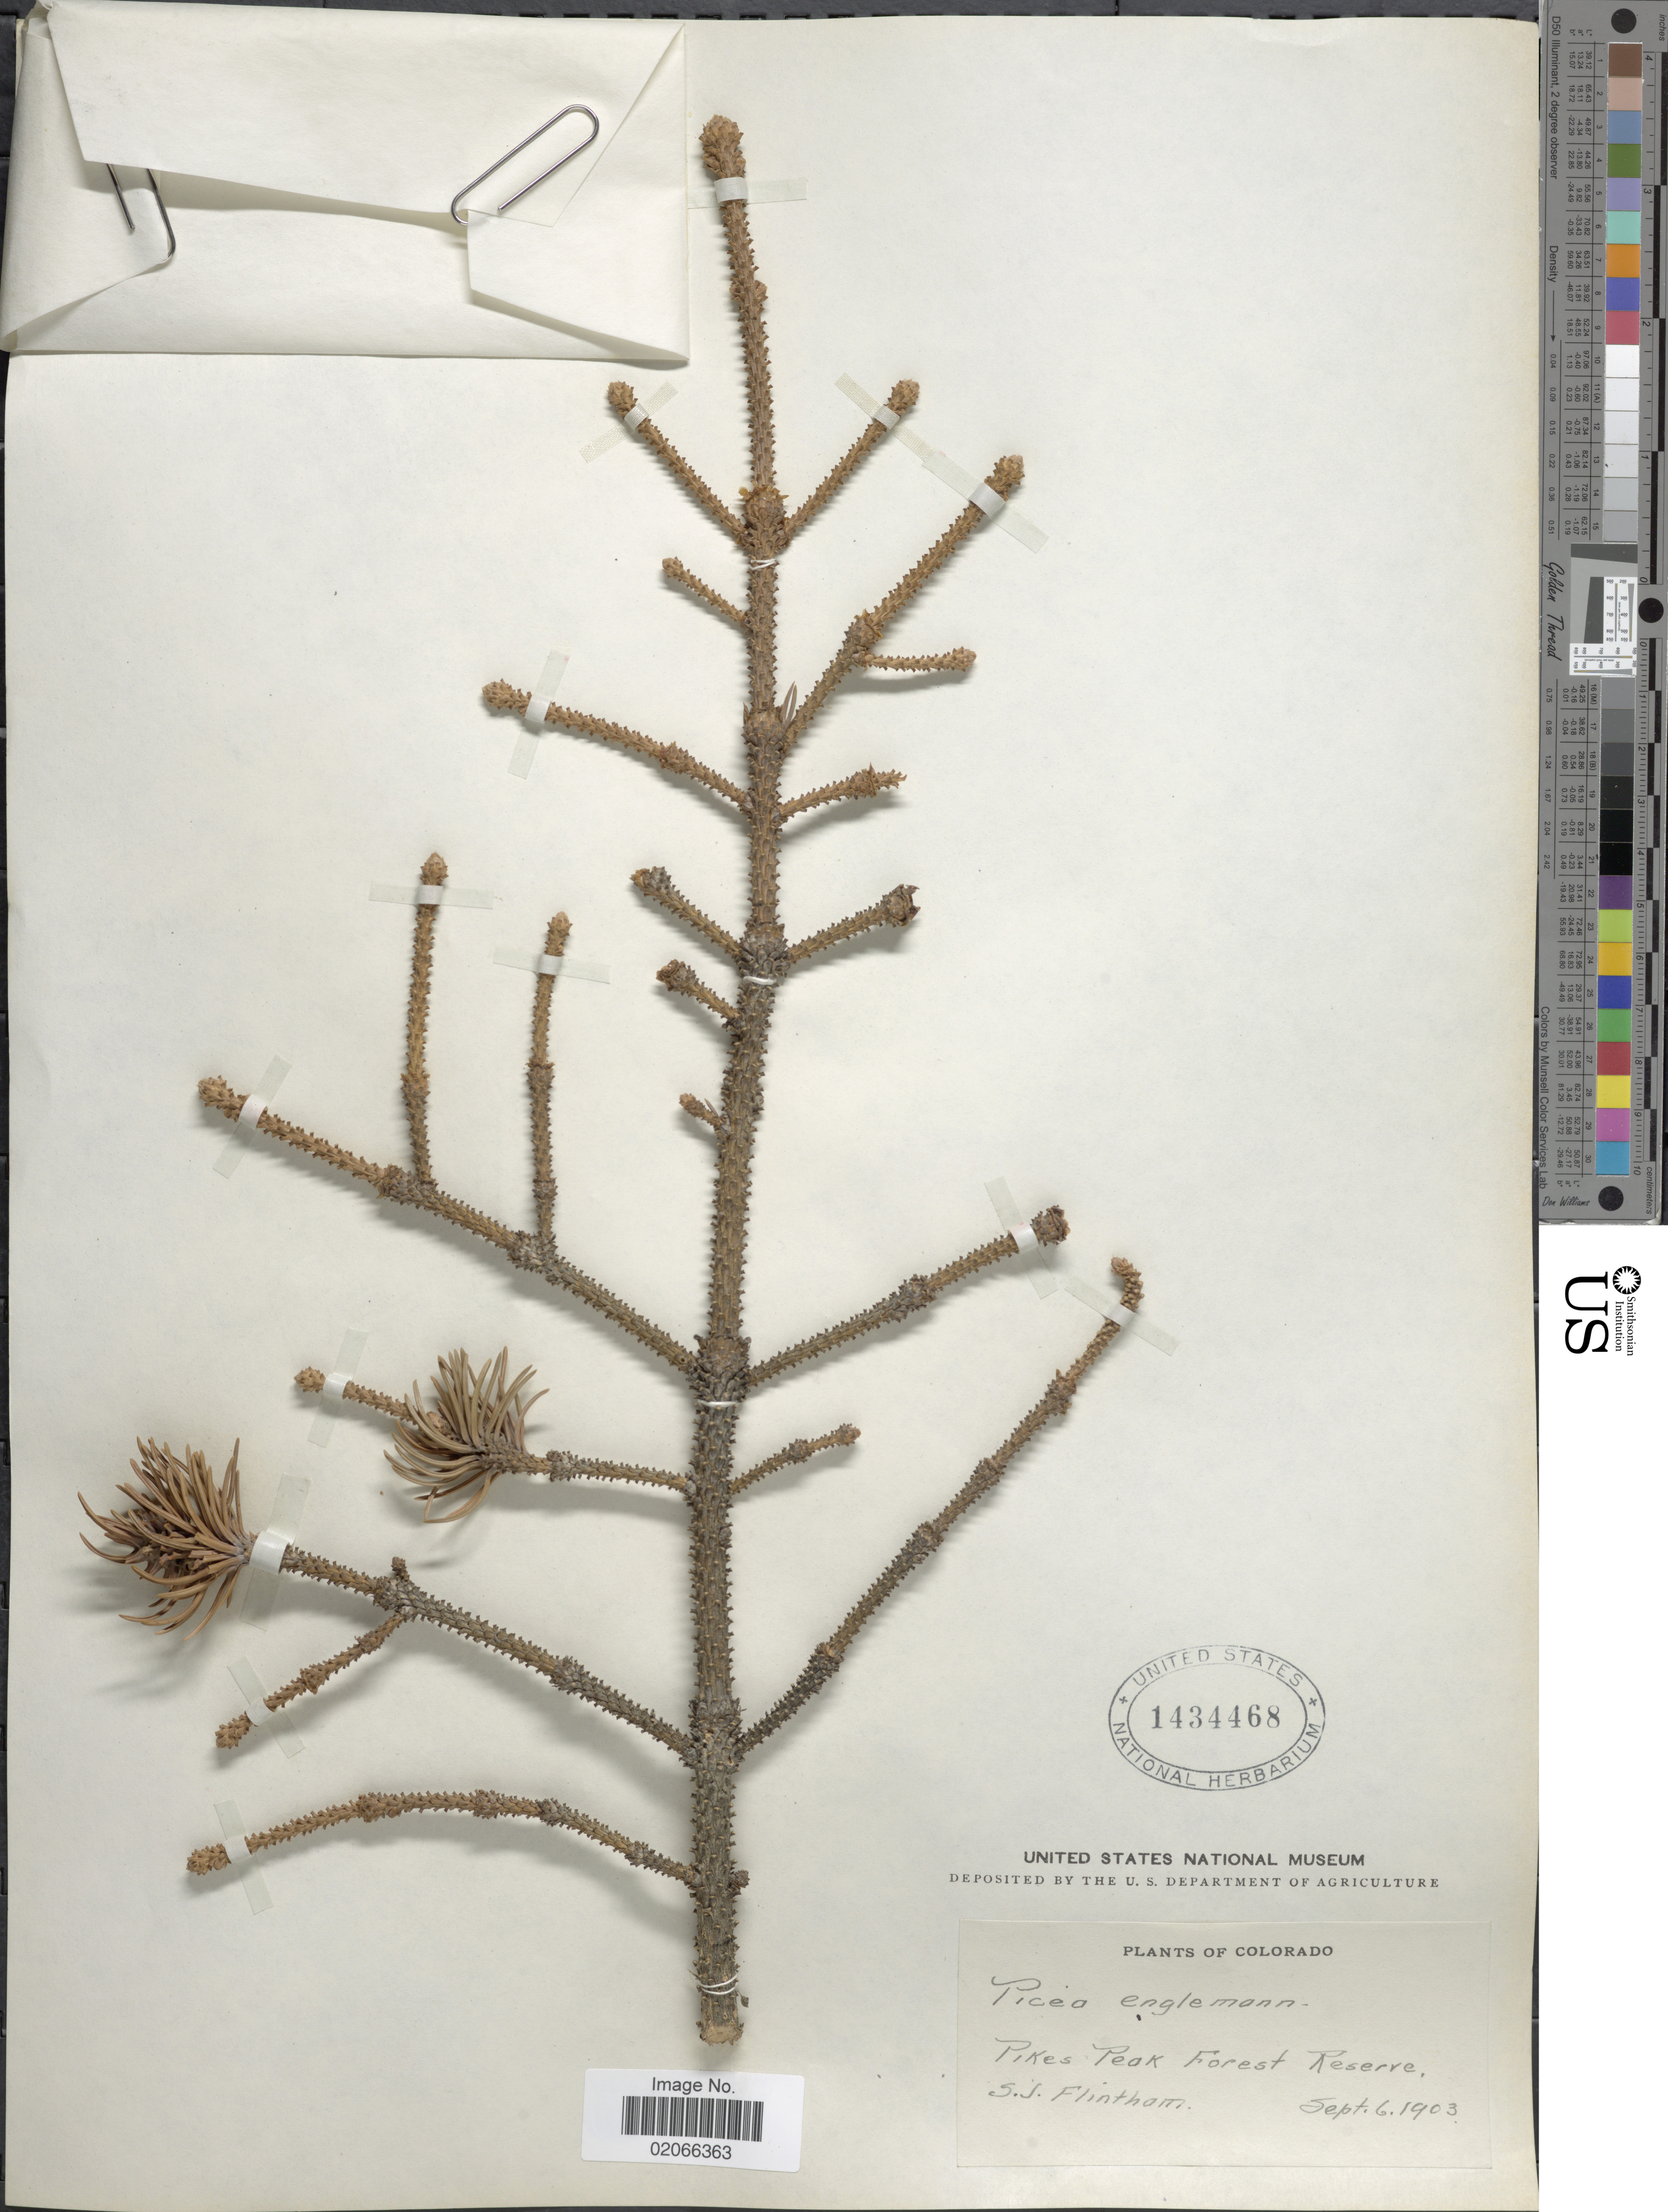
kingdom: Plantae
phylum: Tracheophyta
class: Pinopsida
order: Pinales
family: Pinaceae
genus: Picea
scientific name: Picea engelmannii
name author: Parry ex Engelm.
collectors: S. Flintham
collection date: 1903-09-06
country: United States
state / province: Colorado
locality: Pikes Peak Forest Reserve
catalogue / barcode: US 1434468